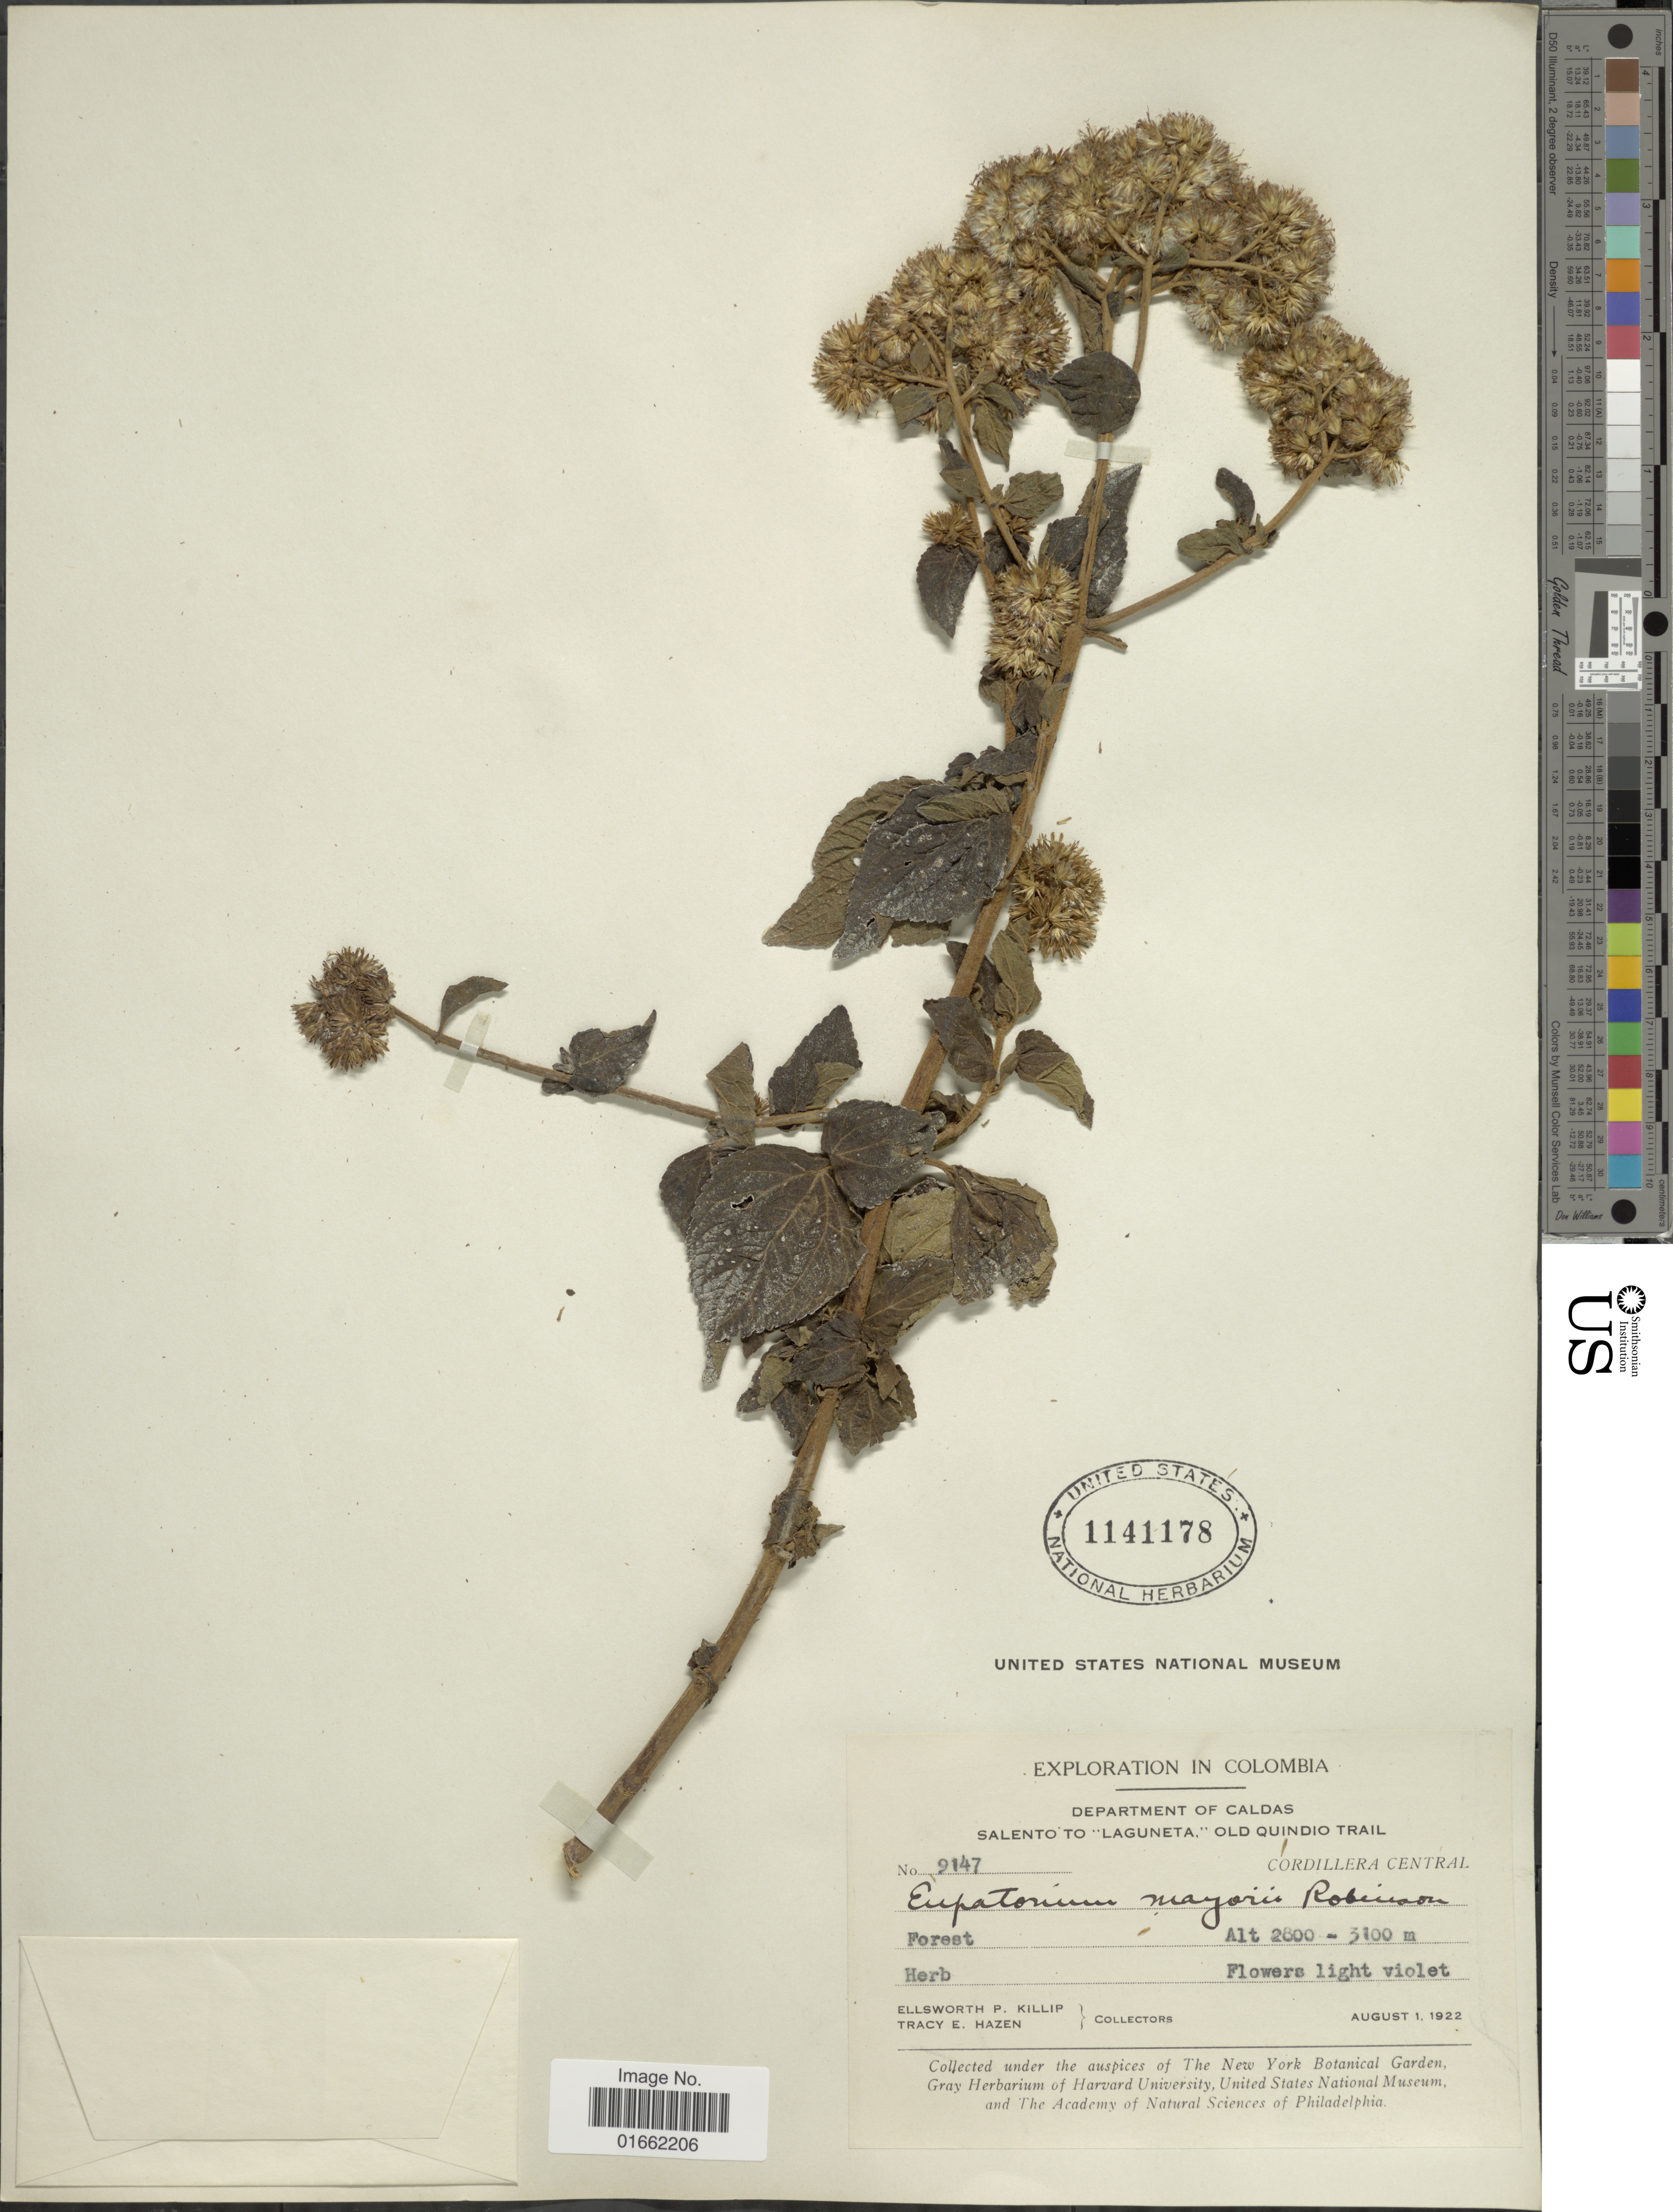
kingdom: Plantae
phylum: Tracheophyta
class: Magnoliopsida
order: Asterales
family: Asteraceae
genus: Fleischmannia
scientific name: Fleischmannia mayorii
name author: (B.L. Rob.) R.M. King & H. Rob.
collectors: E. P. Killip & T. E. Hazen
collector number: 2147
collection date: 1922-08-01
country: Colombia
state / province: Caldas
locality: Department of Caldas. Salento to "Laguneta", Old Quindio Trail. Cordillera Central.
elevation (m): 2800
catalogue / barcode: US 1141178